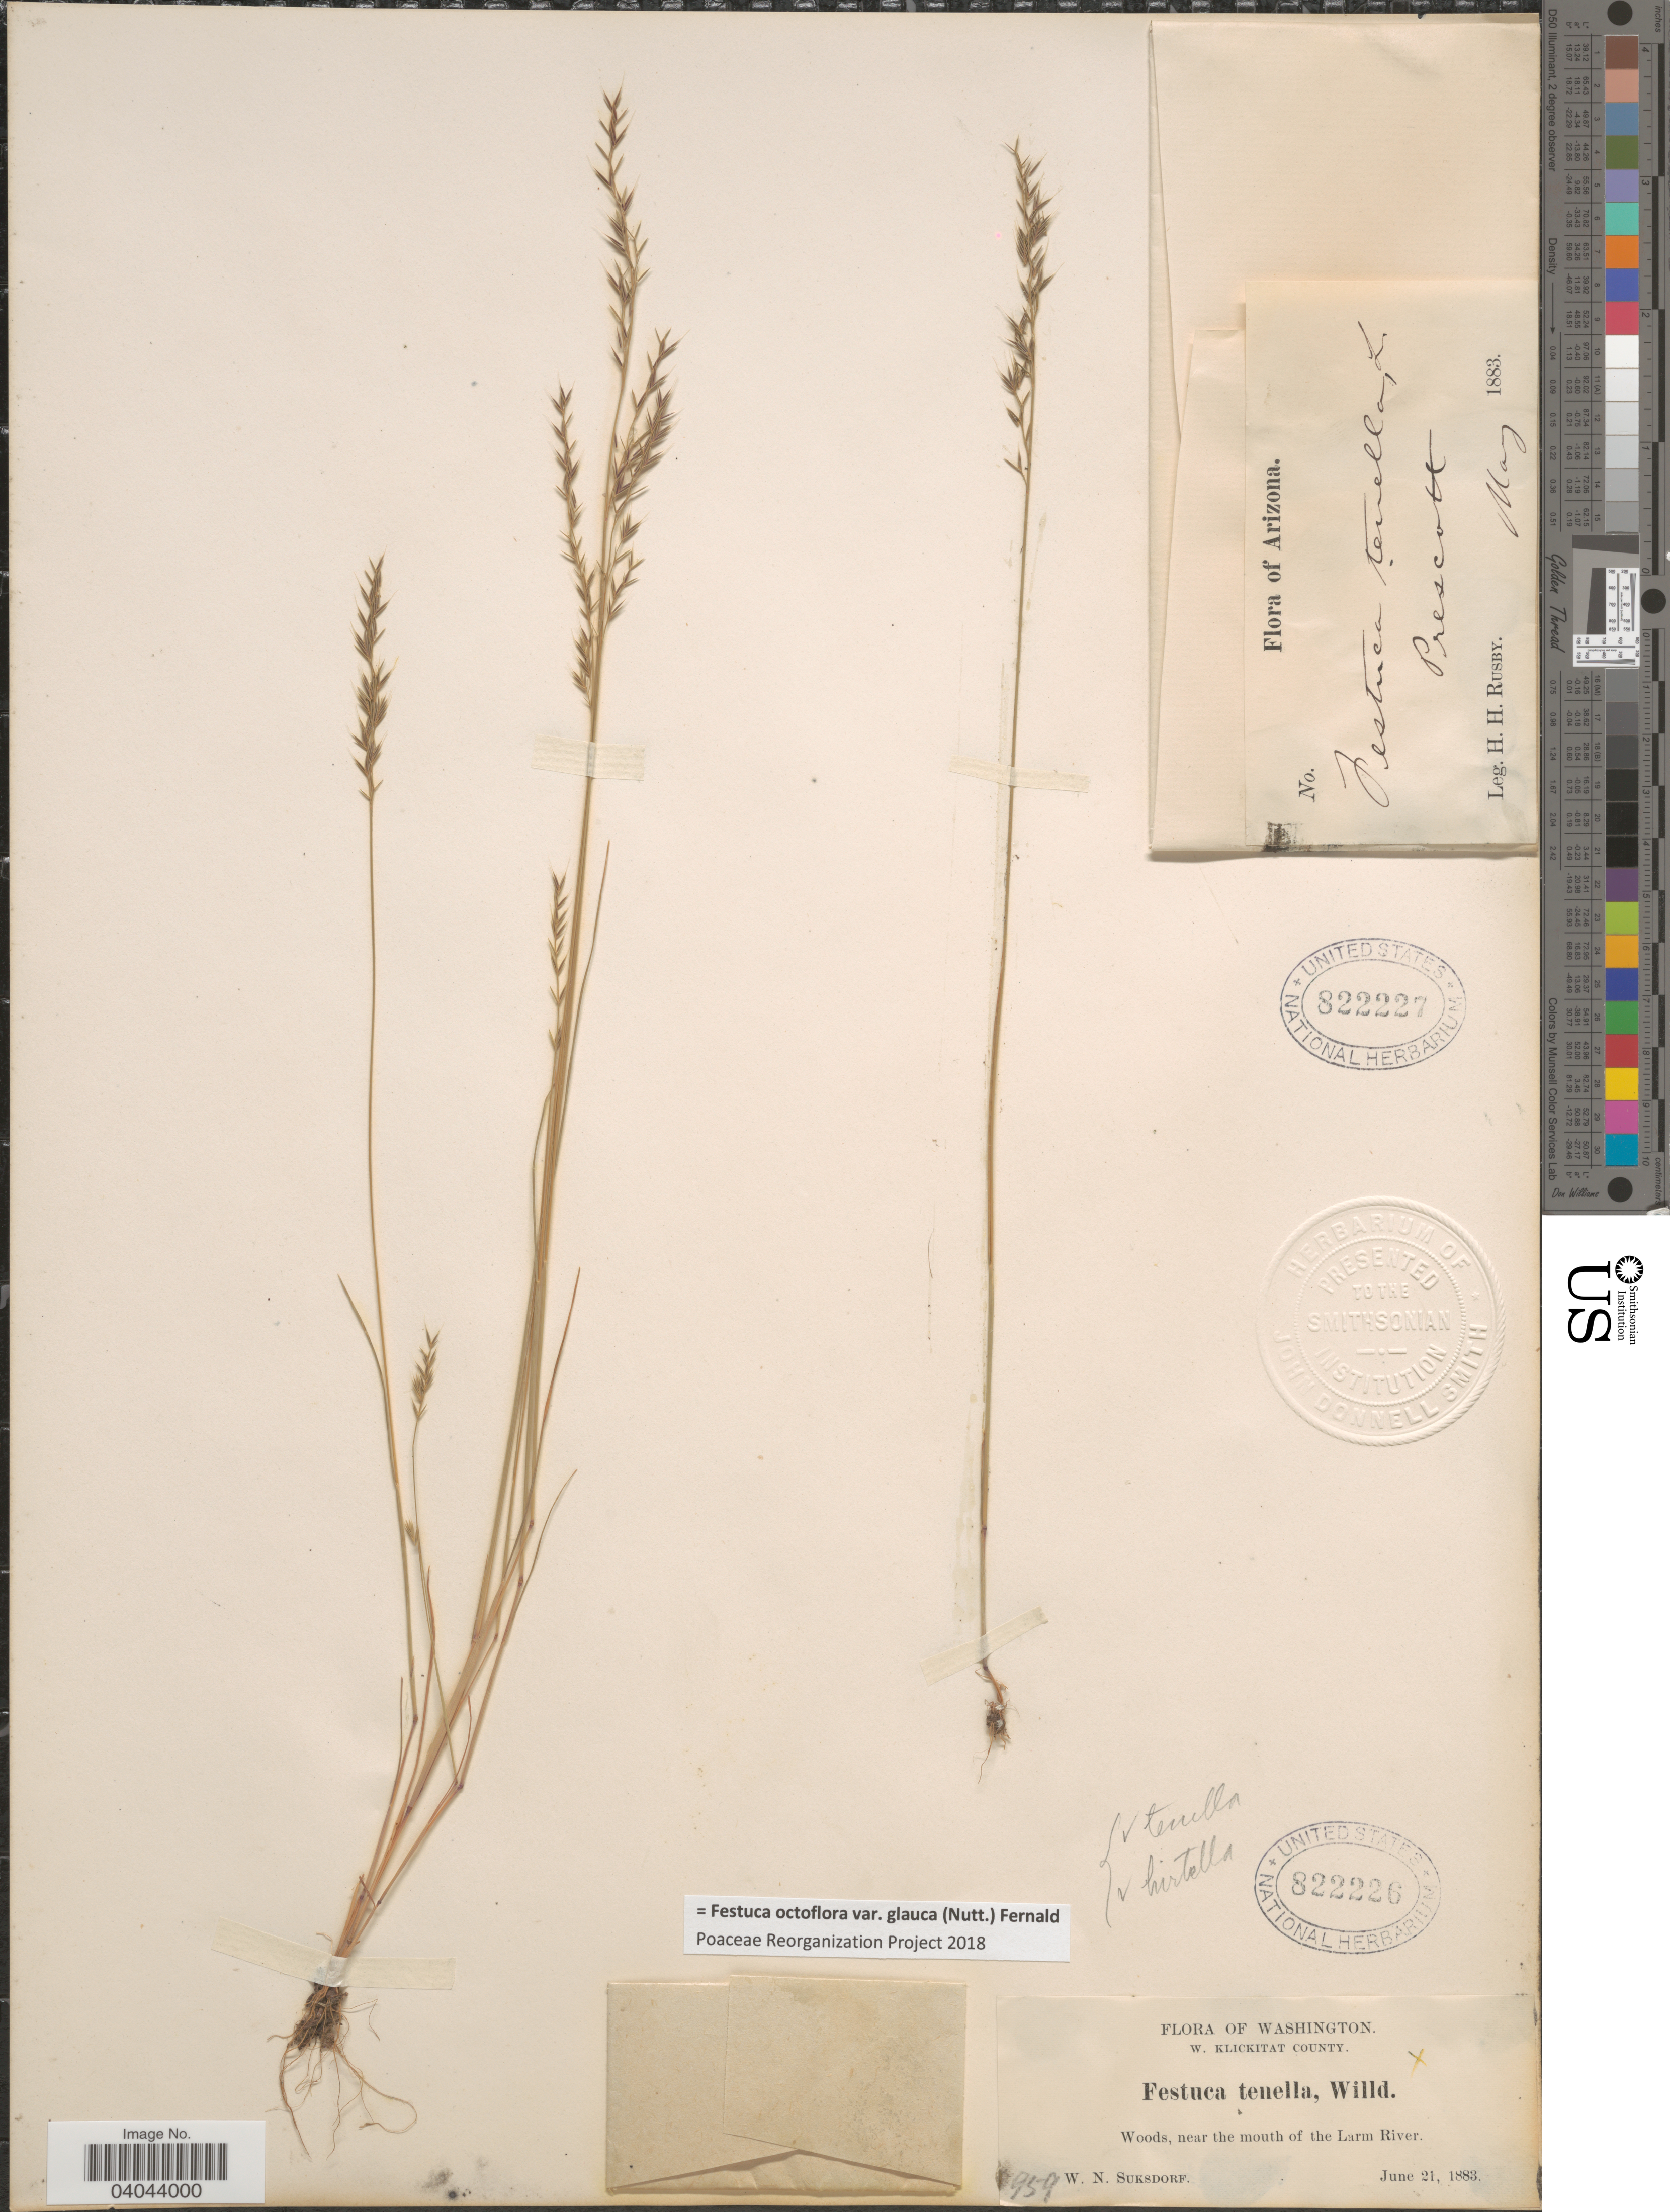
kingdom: Plantae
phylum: Tracheophyta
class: Liliopsida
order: Poales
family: Poaceae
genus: Festuca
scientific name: Festuca octoflora var. glauca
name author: (Nutt.) Fernald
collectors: H. H. Rusby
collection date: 1883-05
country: United States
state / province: Arizona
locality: Prescott.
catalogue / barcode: US 822227-2